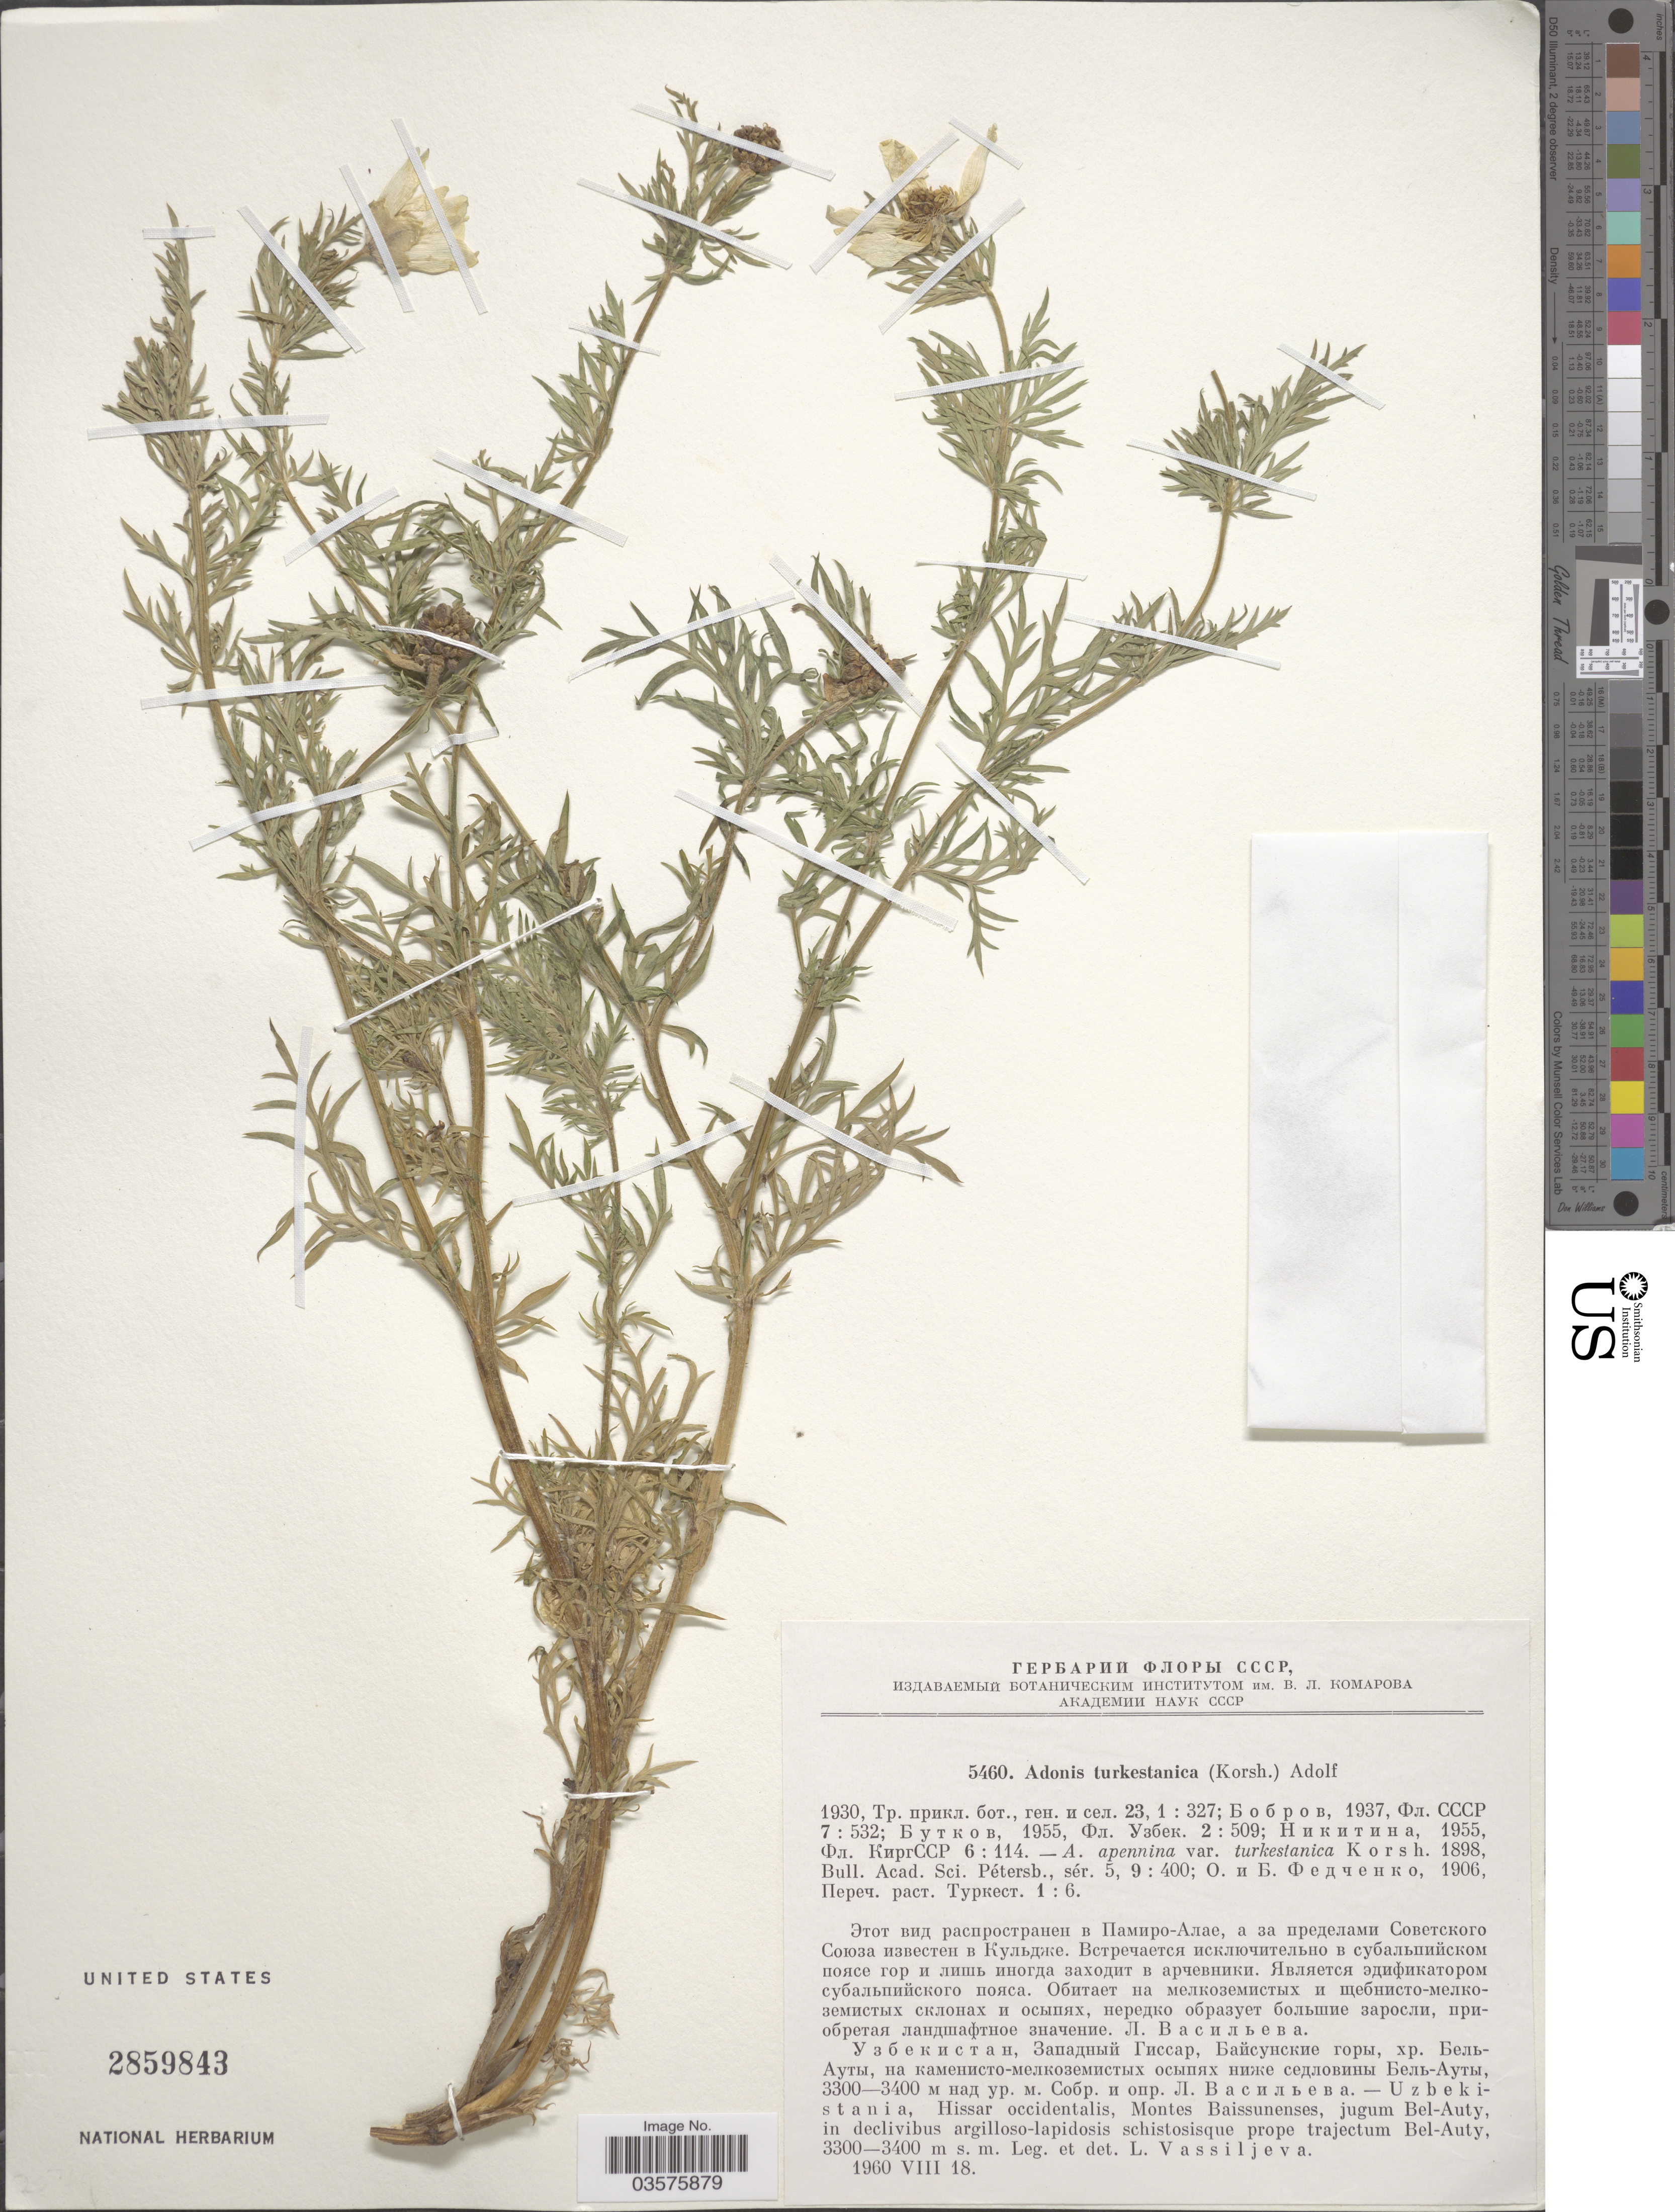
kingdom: Plantae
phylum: Tracheophyta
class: Magnoliopsida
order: Ranunculales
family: Ranunculaceae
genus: Adonis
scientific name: Adonis turkestanica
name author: (Korsh.) Adolf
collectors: L. Vassiljeva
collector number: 5460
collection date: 1960-08-18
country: Uzbekistan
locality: Uzbekistania, Hissar occidentalis, Montes Baissunenses, jugum Bel-Auty, in declivibus argilloso-lapidosis schistosisque prope trajectum Bel-Auty.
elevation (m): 3300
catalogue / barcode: US 2859843